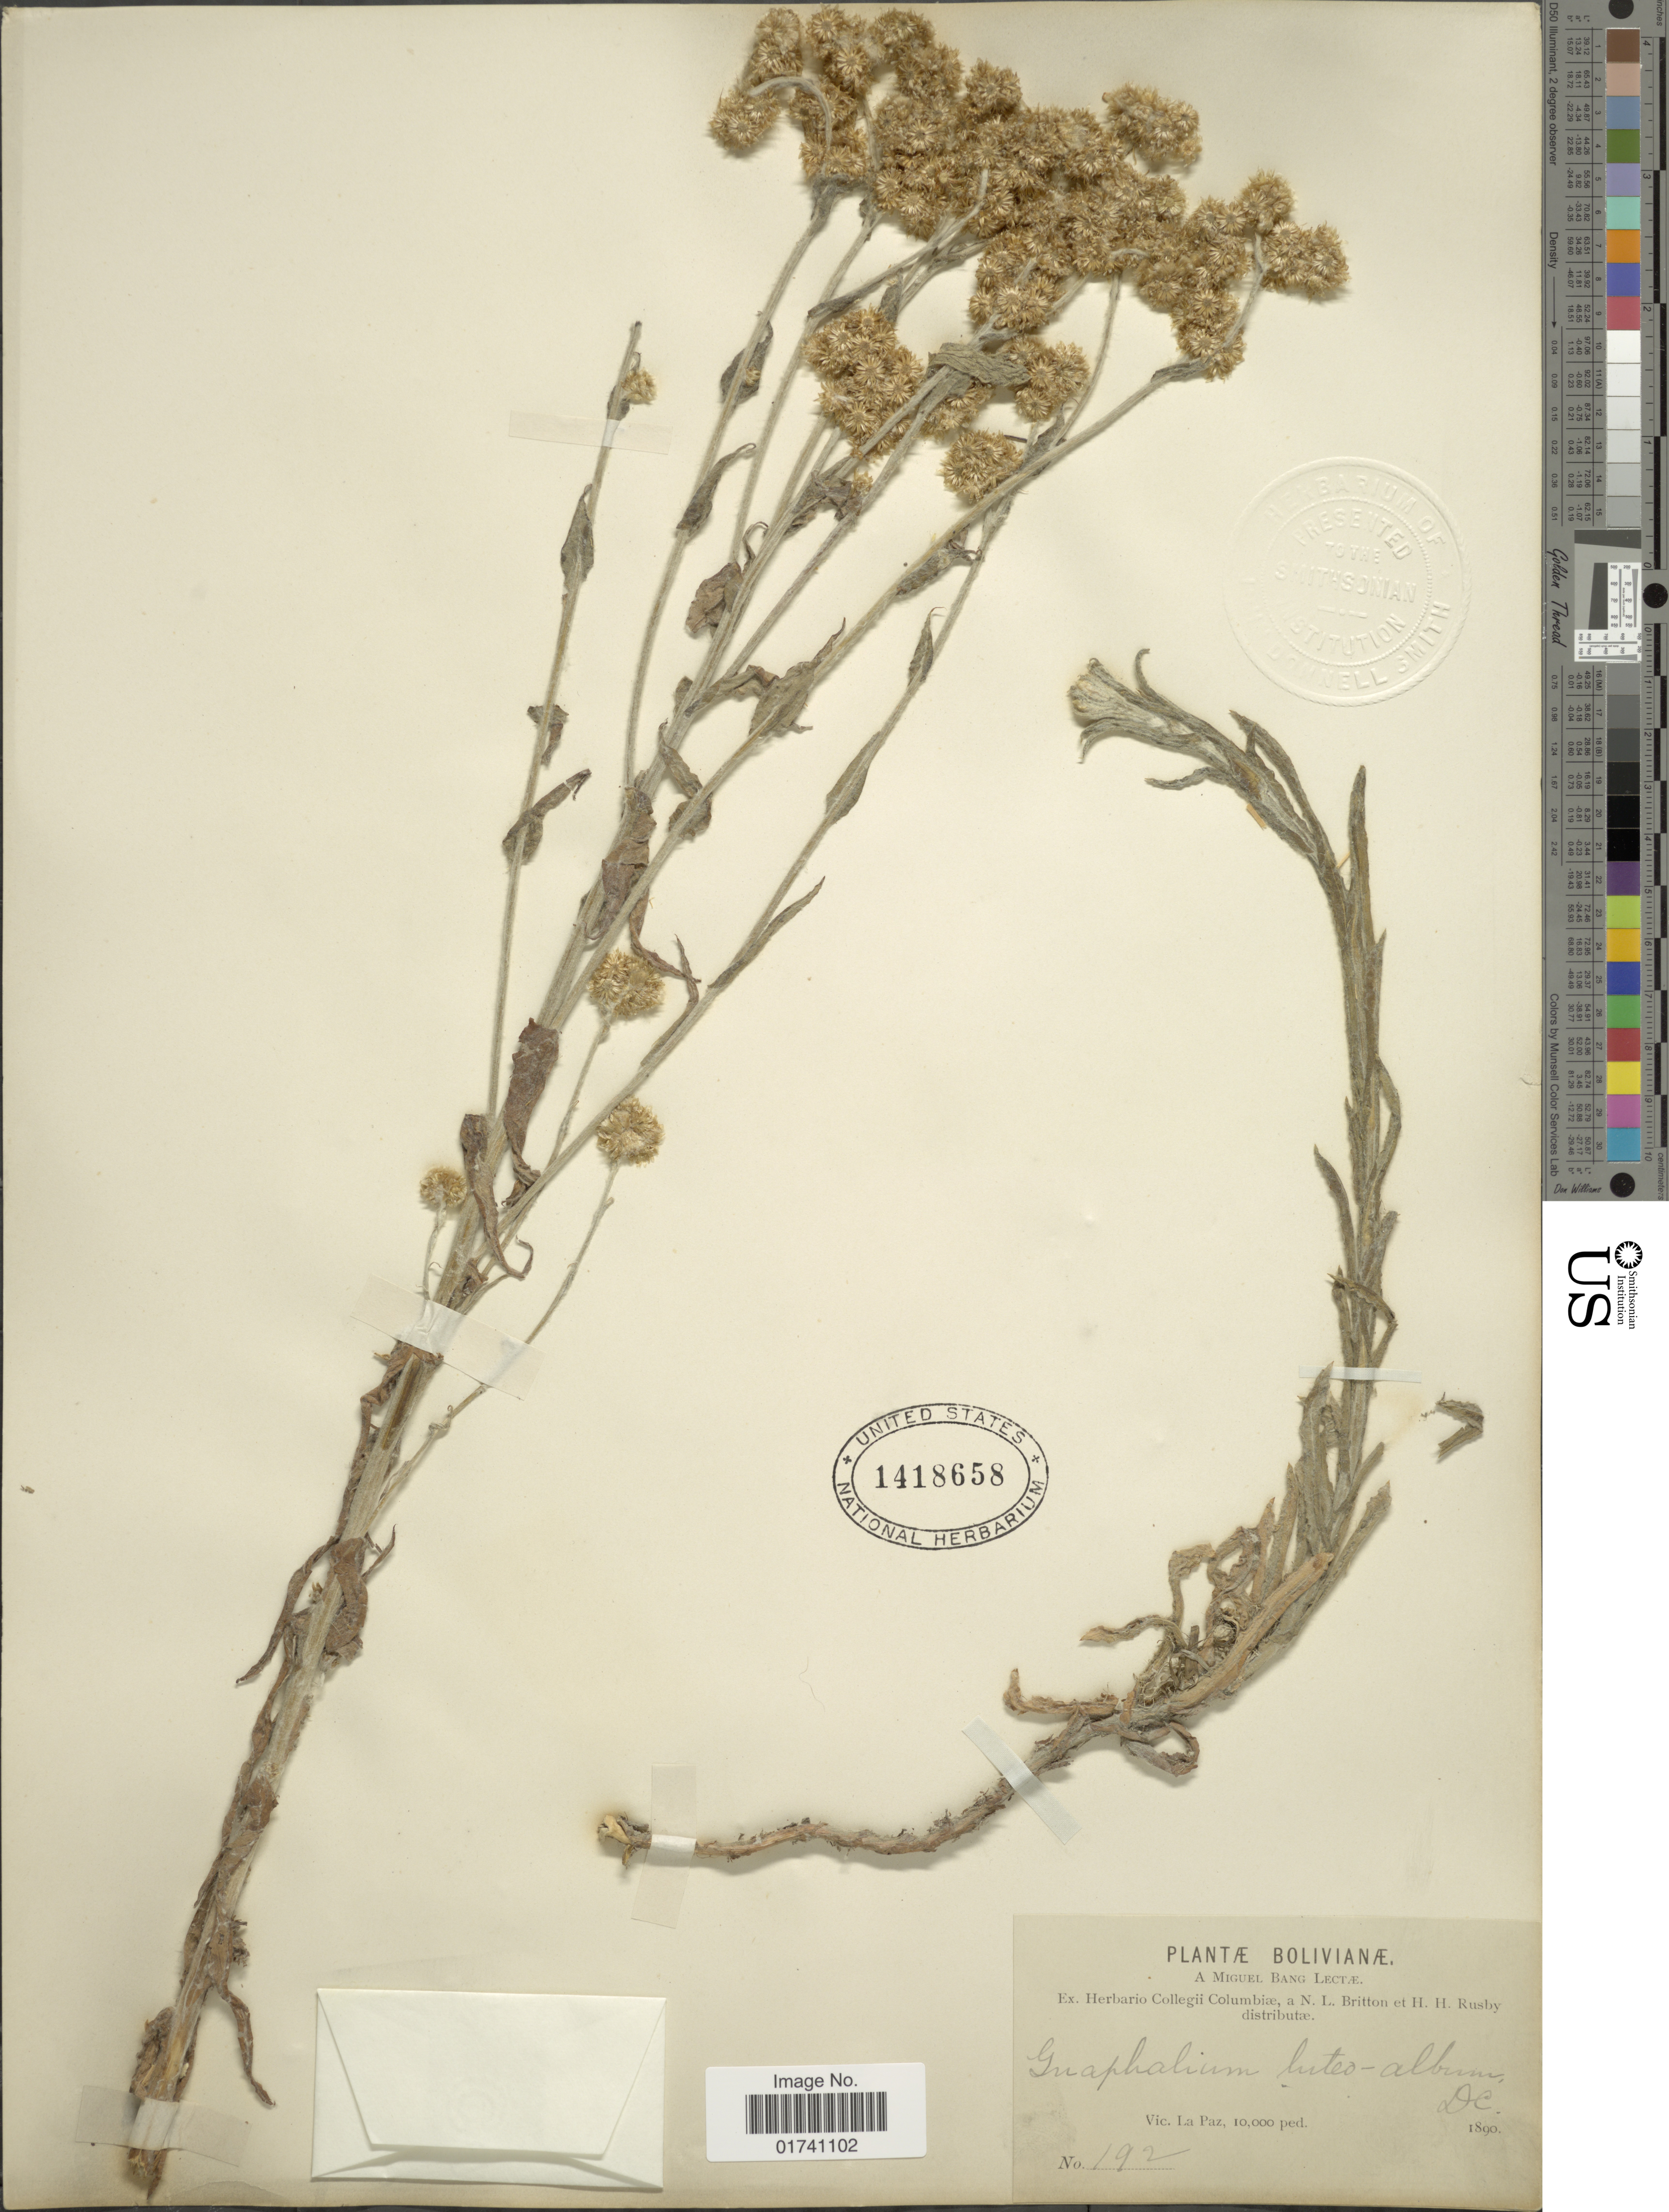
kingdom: Plantae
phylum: Tracheophyta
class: Magnoliopsida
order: Asterales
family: Asteraceae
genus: Laphangium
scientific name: Laphangium luteoalbum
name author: (L.) Tzvelev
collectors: M. Bang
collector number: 192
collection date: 1890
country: Bolivia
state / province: La Paz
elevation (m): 3048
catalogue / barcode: US 1418658